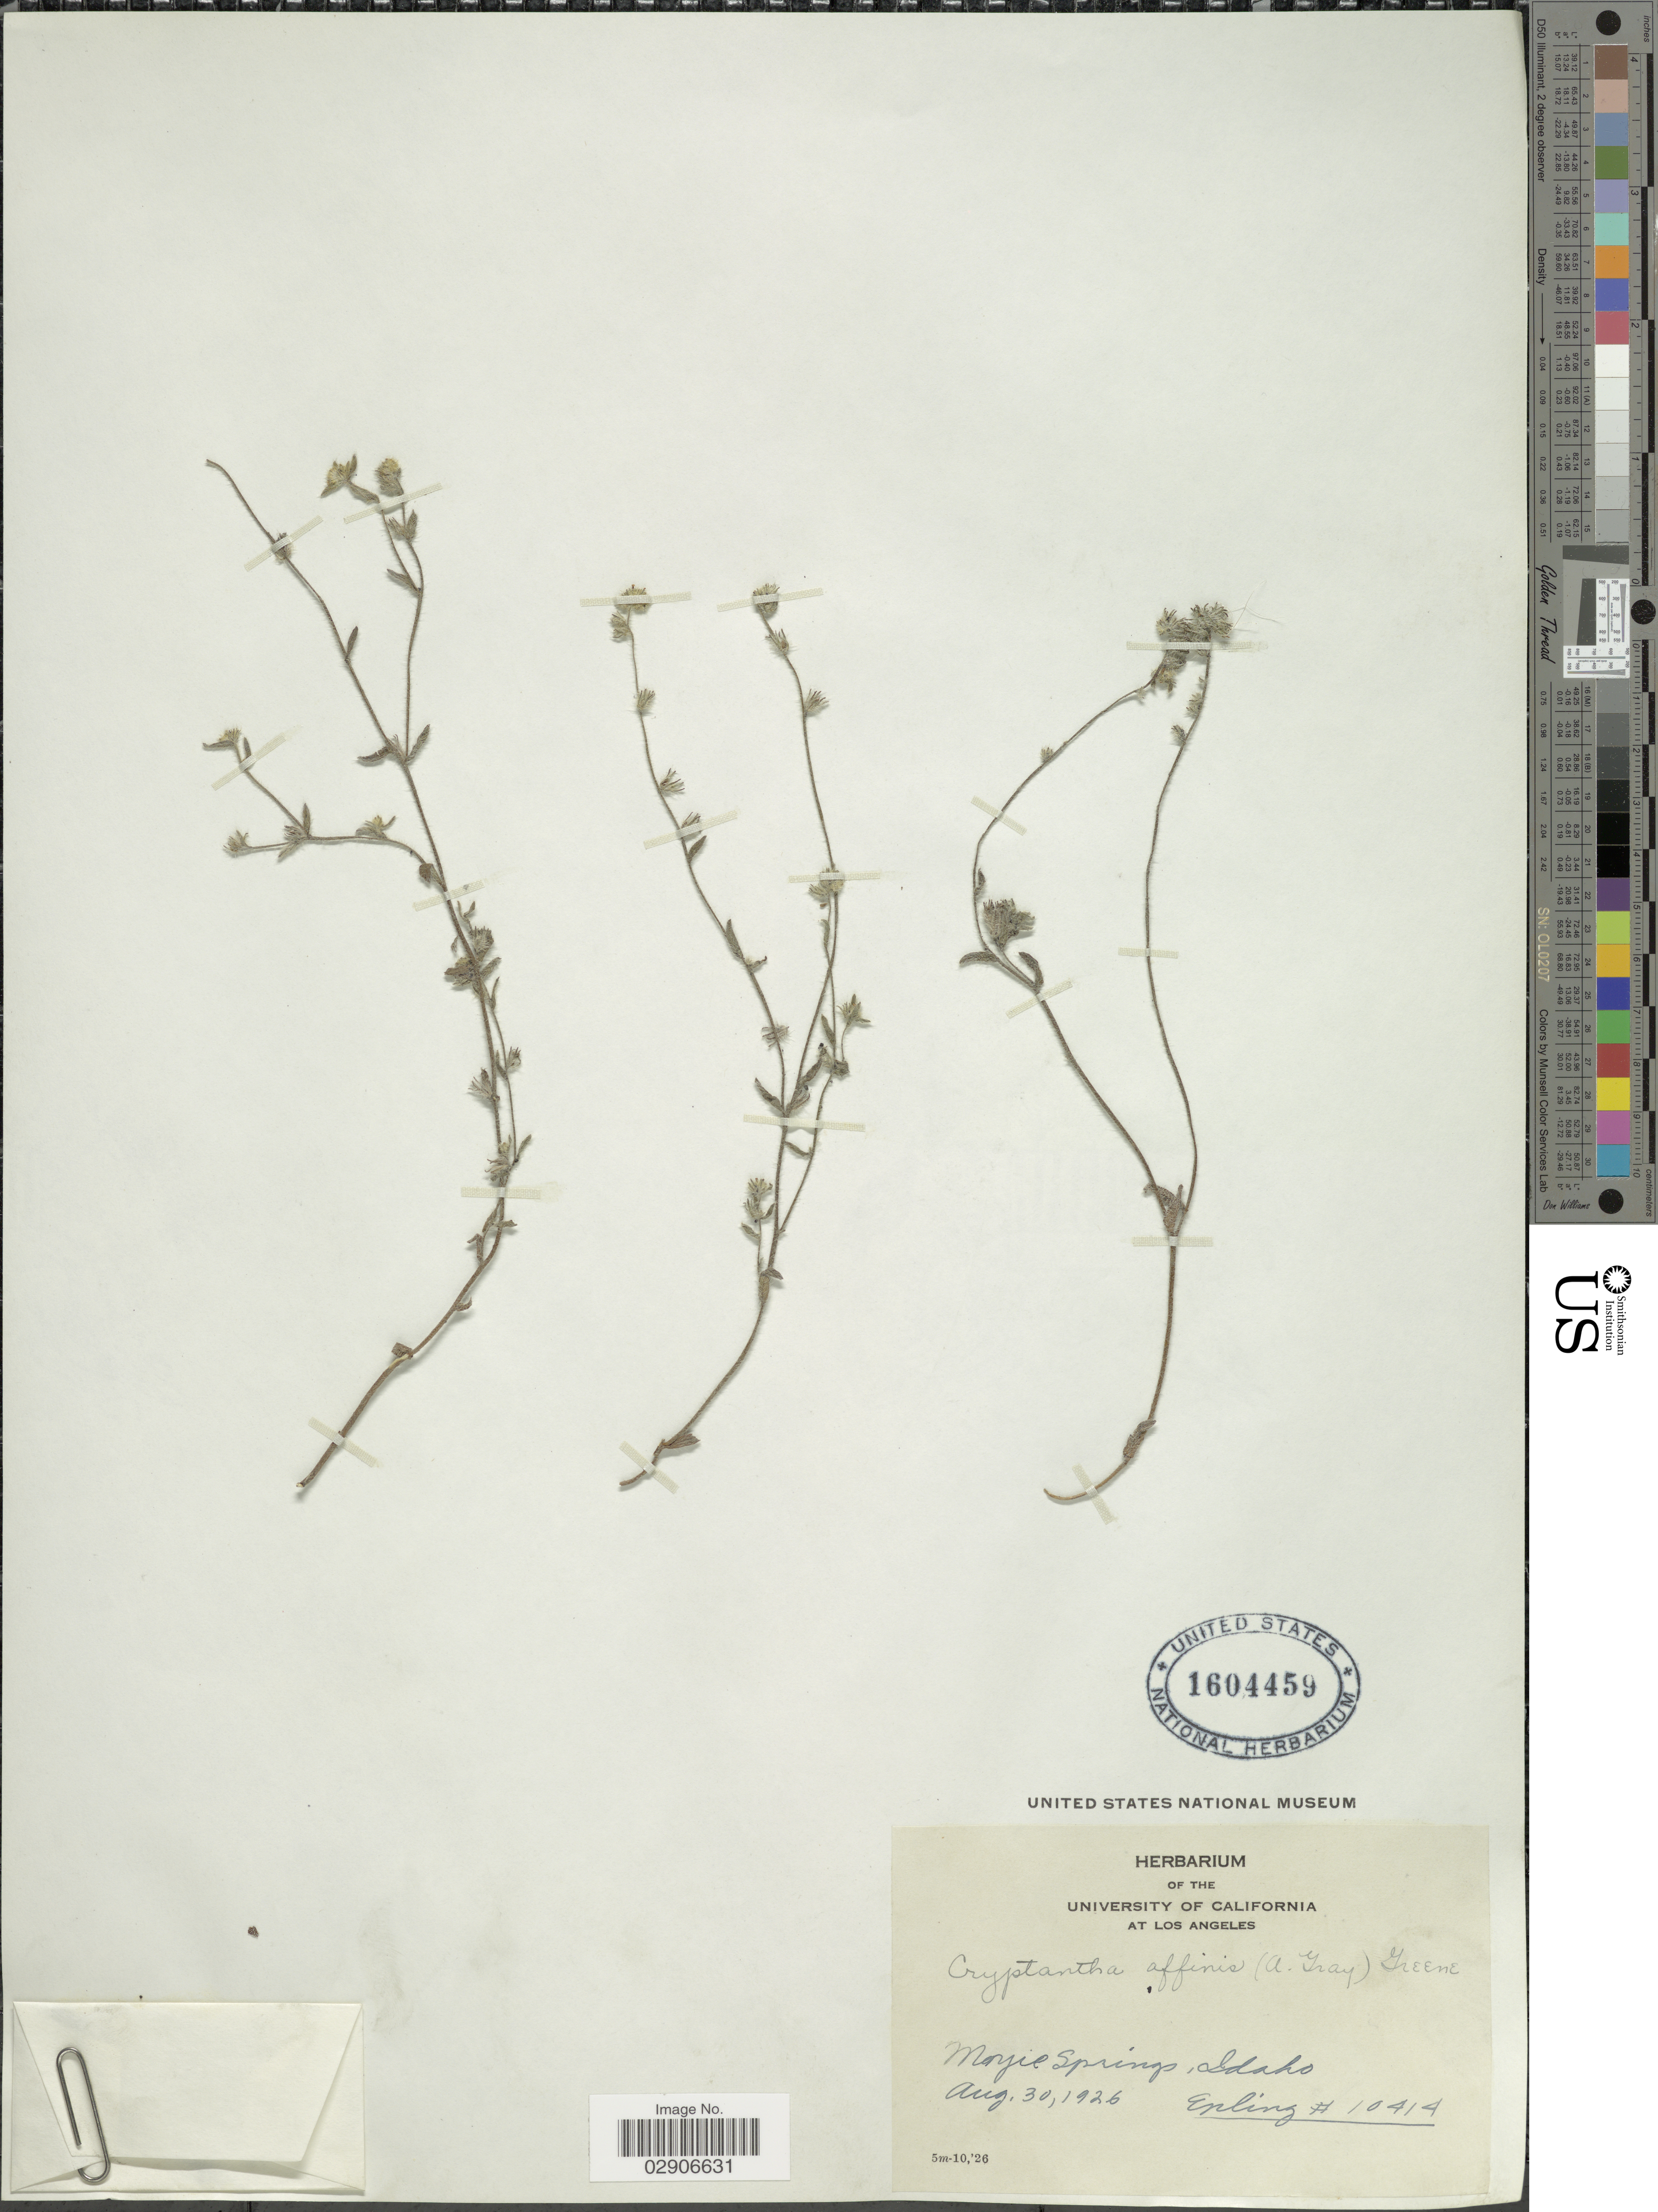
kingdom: Plantae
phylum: Tracheophyta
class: Magnoliopsida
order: Boraginales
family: Boraginaceae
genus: Cryptantha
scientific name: Cryptantha affinis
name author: (A. Gray) Greene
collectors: C. C. Epling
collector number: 10414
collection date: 1926-08-30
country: United States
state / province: Idaho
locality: Moyie Springs, Idaho.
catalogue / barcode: US 1604459